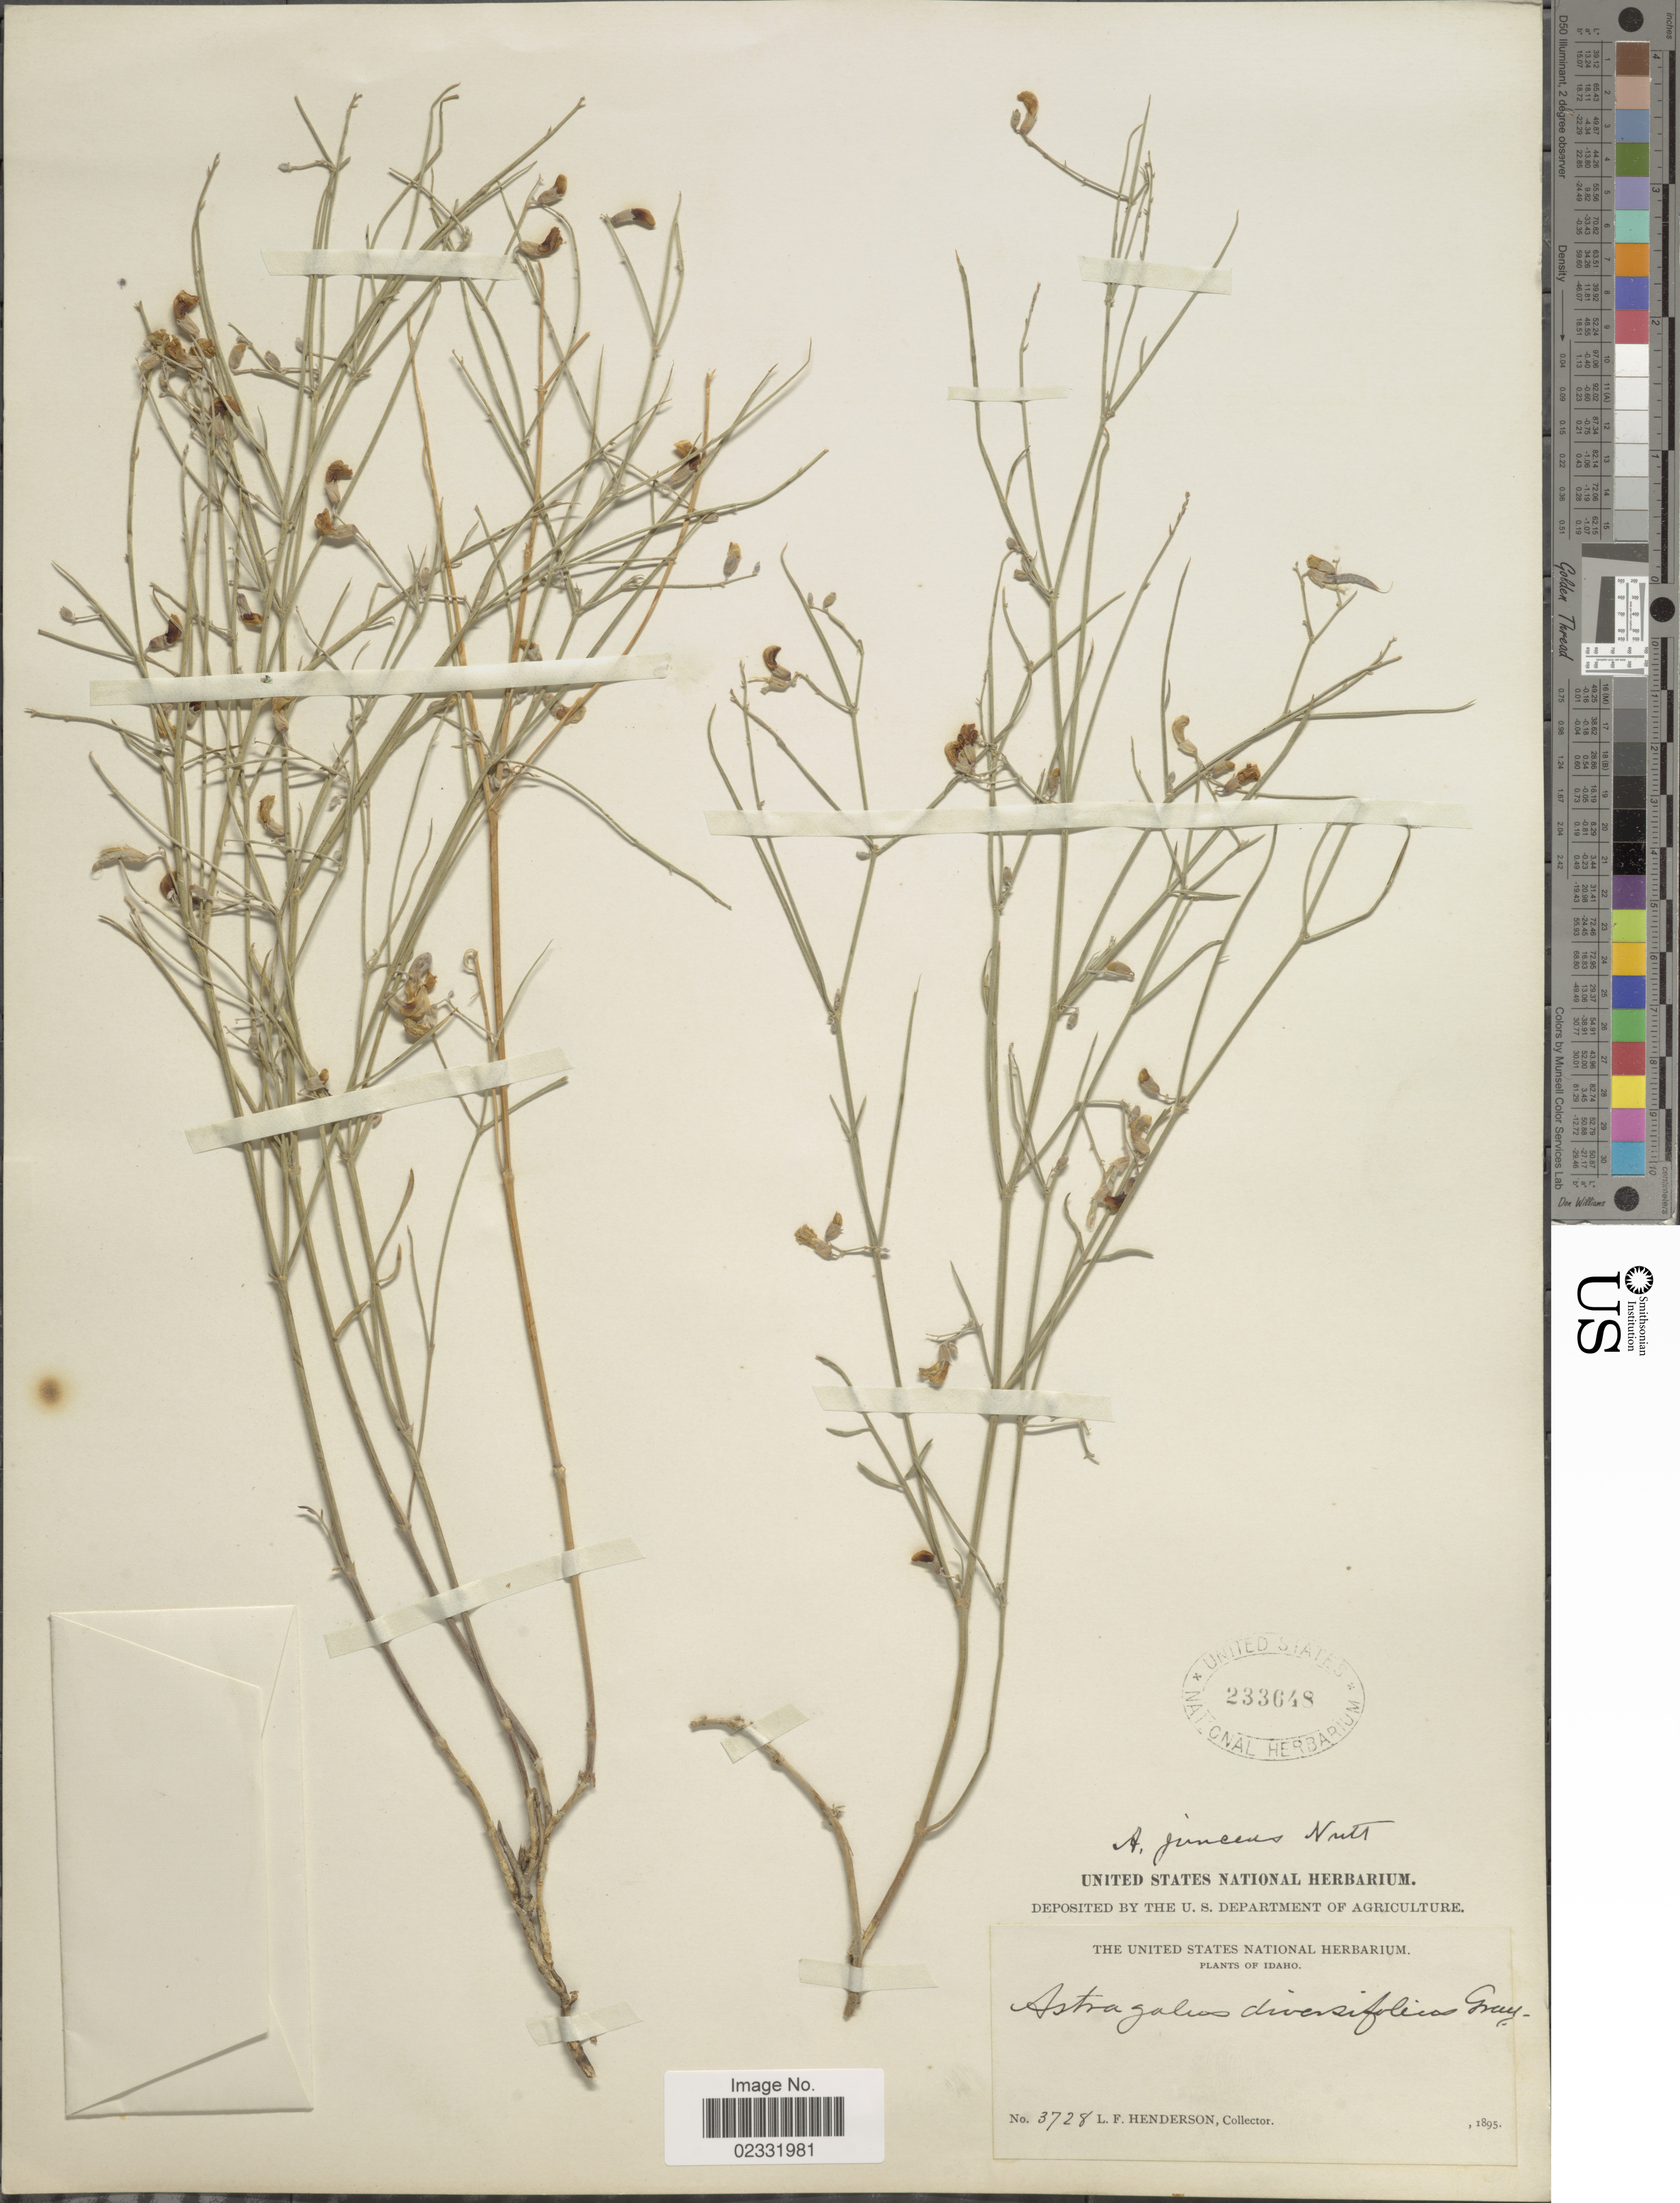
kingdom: Plantae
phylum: Tracheophyta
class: Magnoliopsida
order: Fabales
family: Fabaceae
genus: Astragalus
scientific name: Astragalus junceus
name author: Spreng. & Ledeb.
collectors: L. Henderson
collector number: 3728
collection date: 1895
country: United States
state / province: Idaho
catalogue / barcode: US 233648